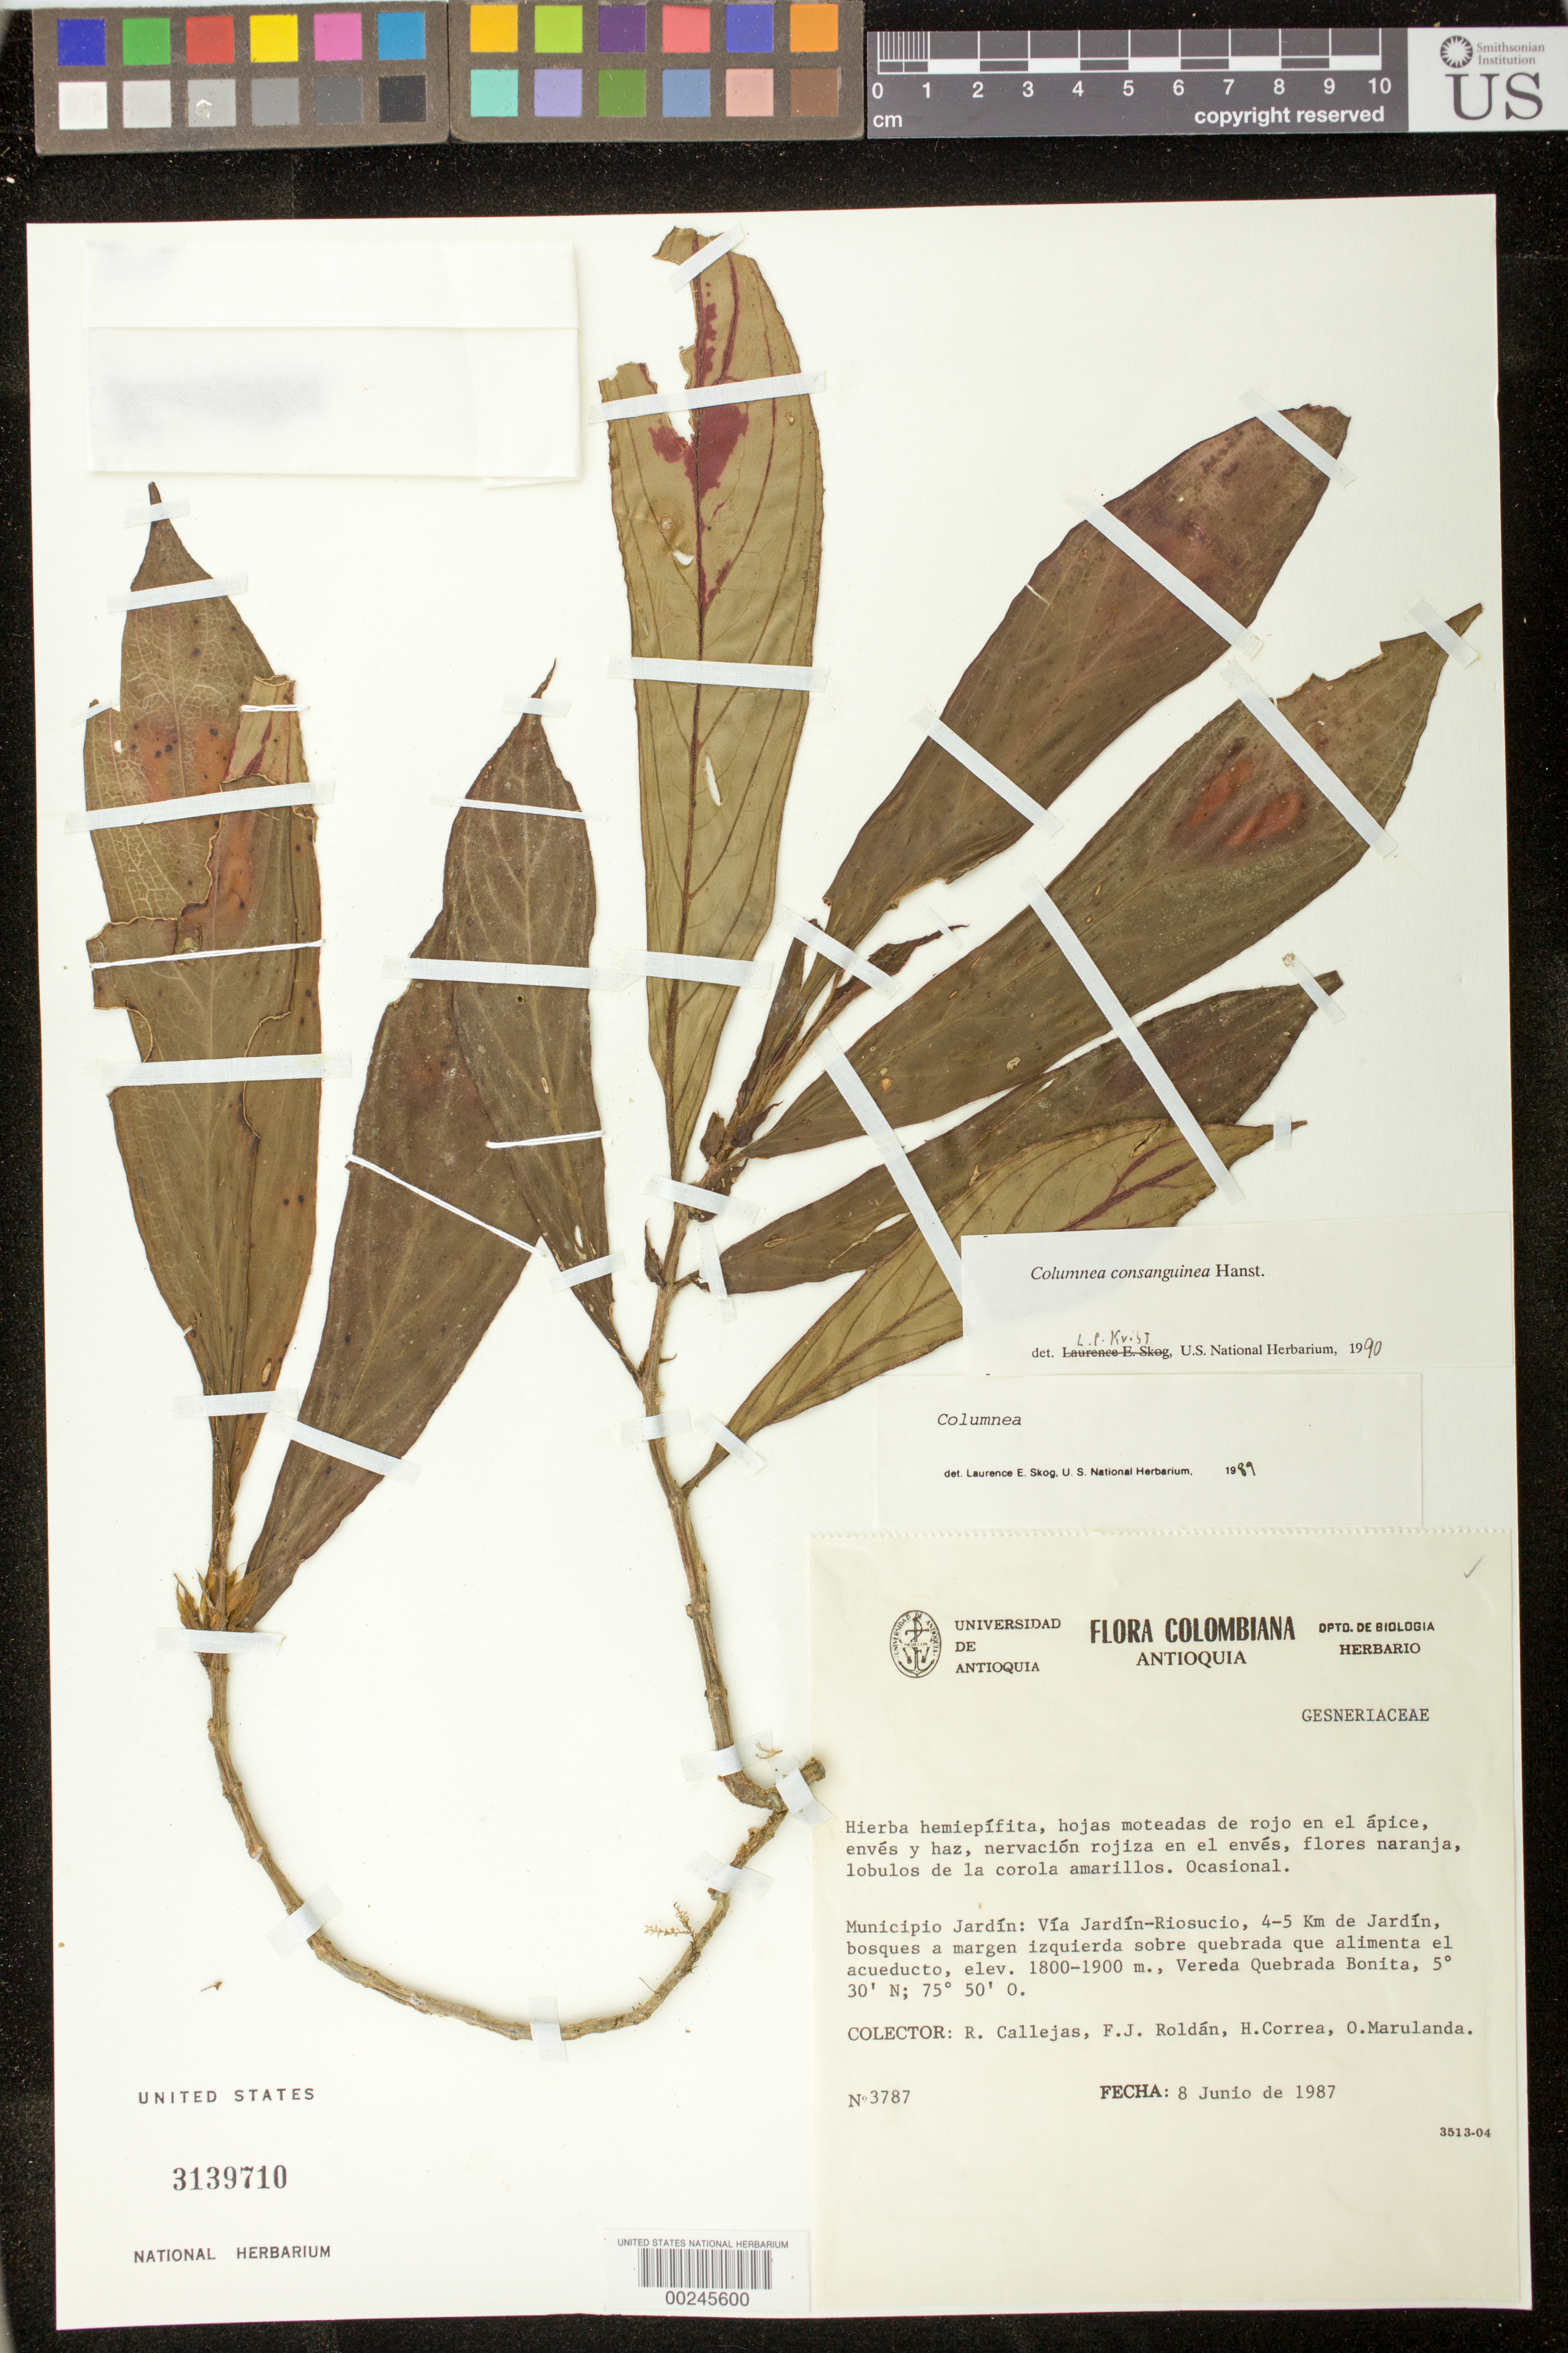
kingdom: Plantae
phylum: Tracheophyta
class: Magnoliopsida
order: Lamiales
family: Gesneriaceae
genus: Columnea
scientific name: Columnea consanguinea Hanst. var. consanguinea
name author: (Hanst.) Hanst.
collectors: R. Callejas, F. J. Roldán, H. Correa & O. Marulanda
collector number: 3787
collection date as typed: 08 Jun 1987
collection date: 1987-06-08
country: Colombia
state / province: Antioquia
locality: Mun. of Jardin, Jardin-Riosucio road, 4-5 km from Jardin, Quebrada Bonita path, on left bank above the quebrada that feeds the aqueduct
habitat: Forests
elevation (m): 1800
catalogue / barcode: US 3139710